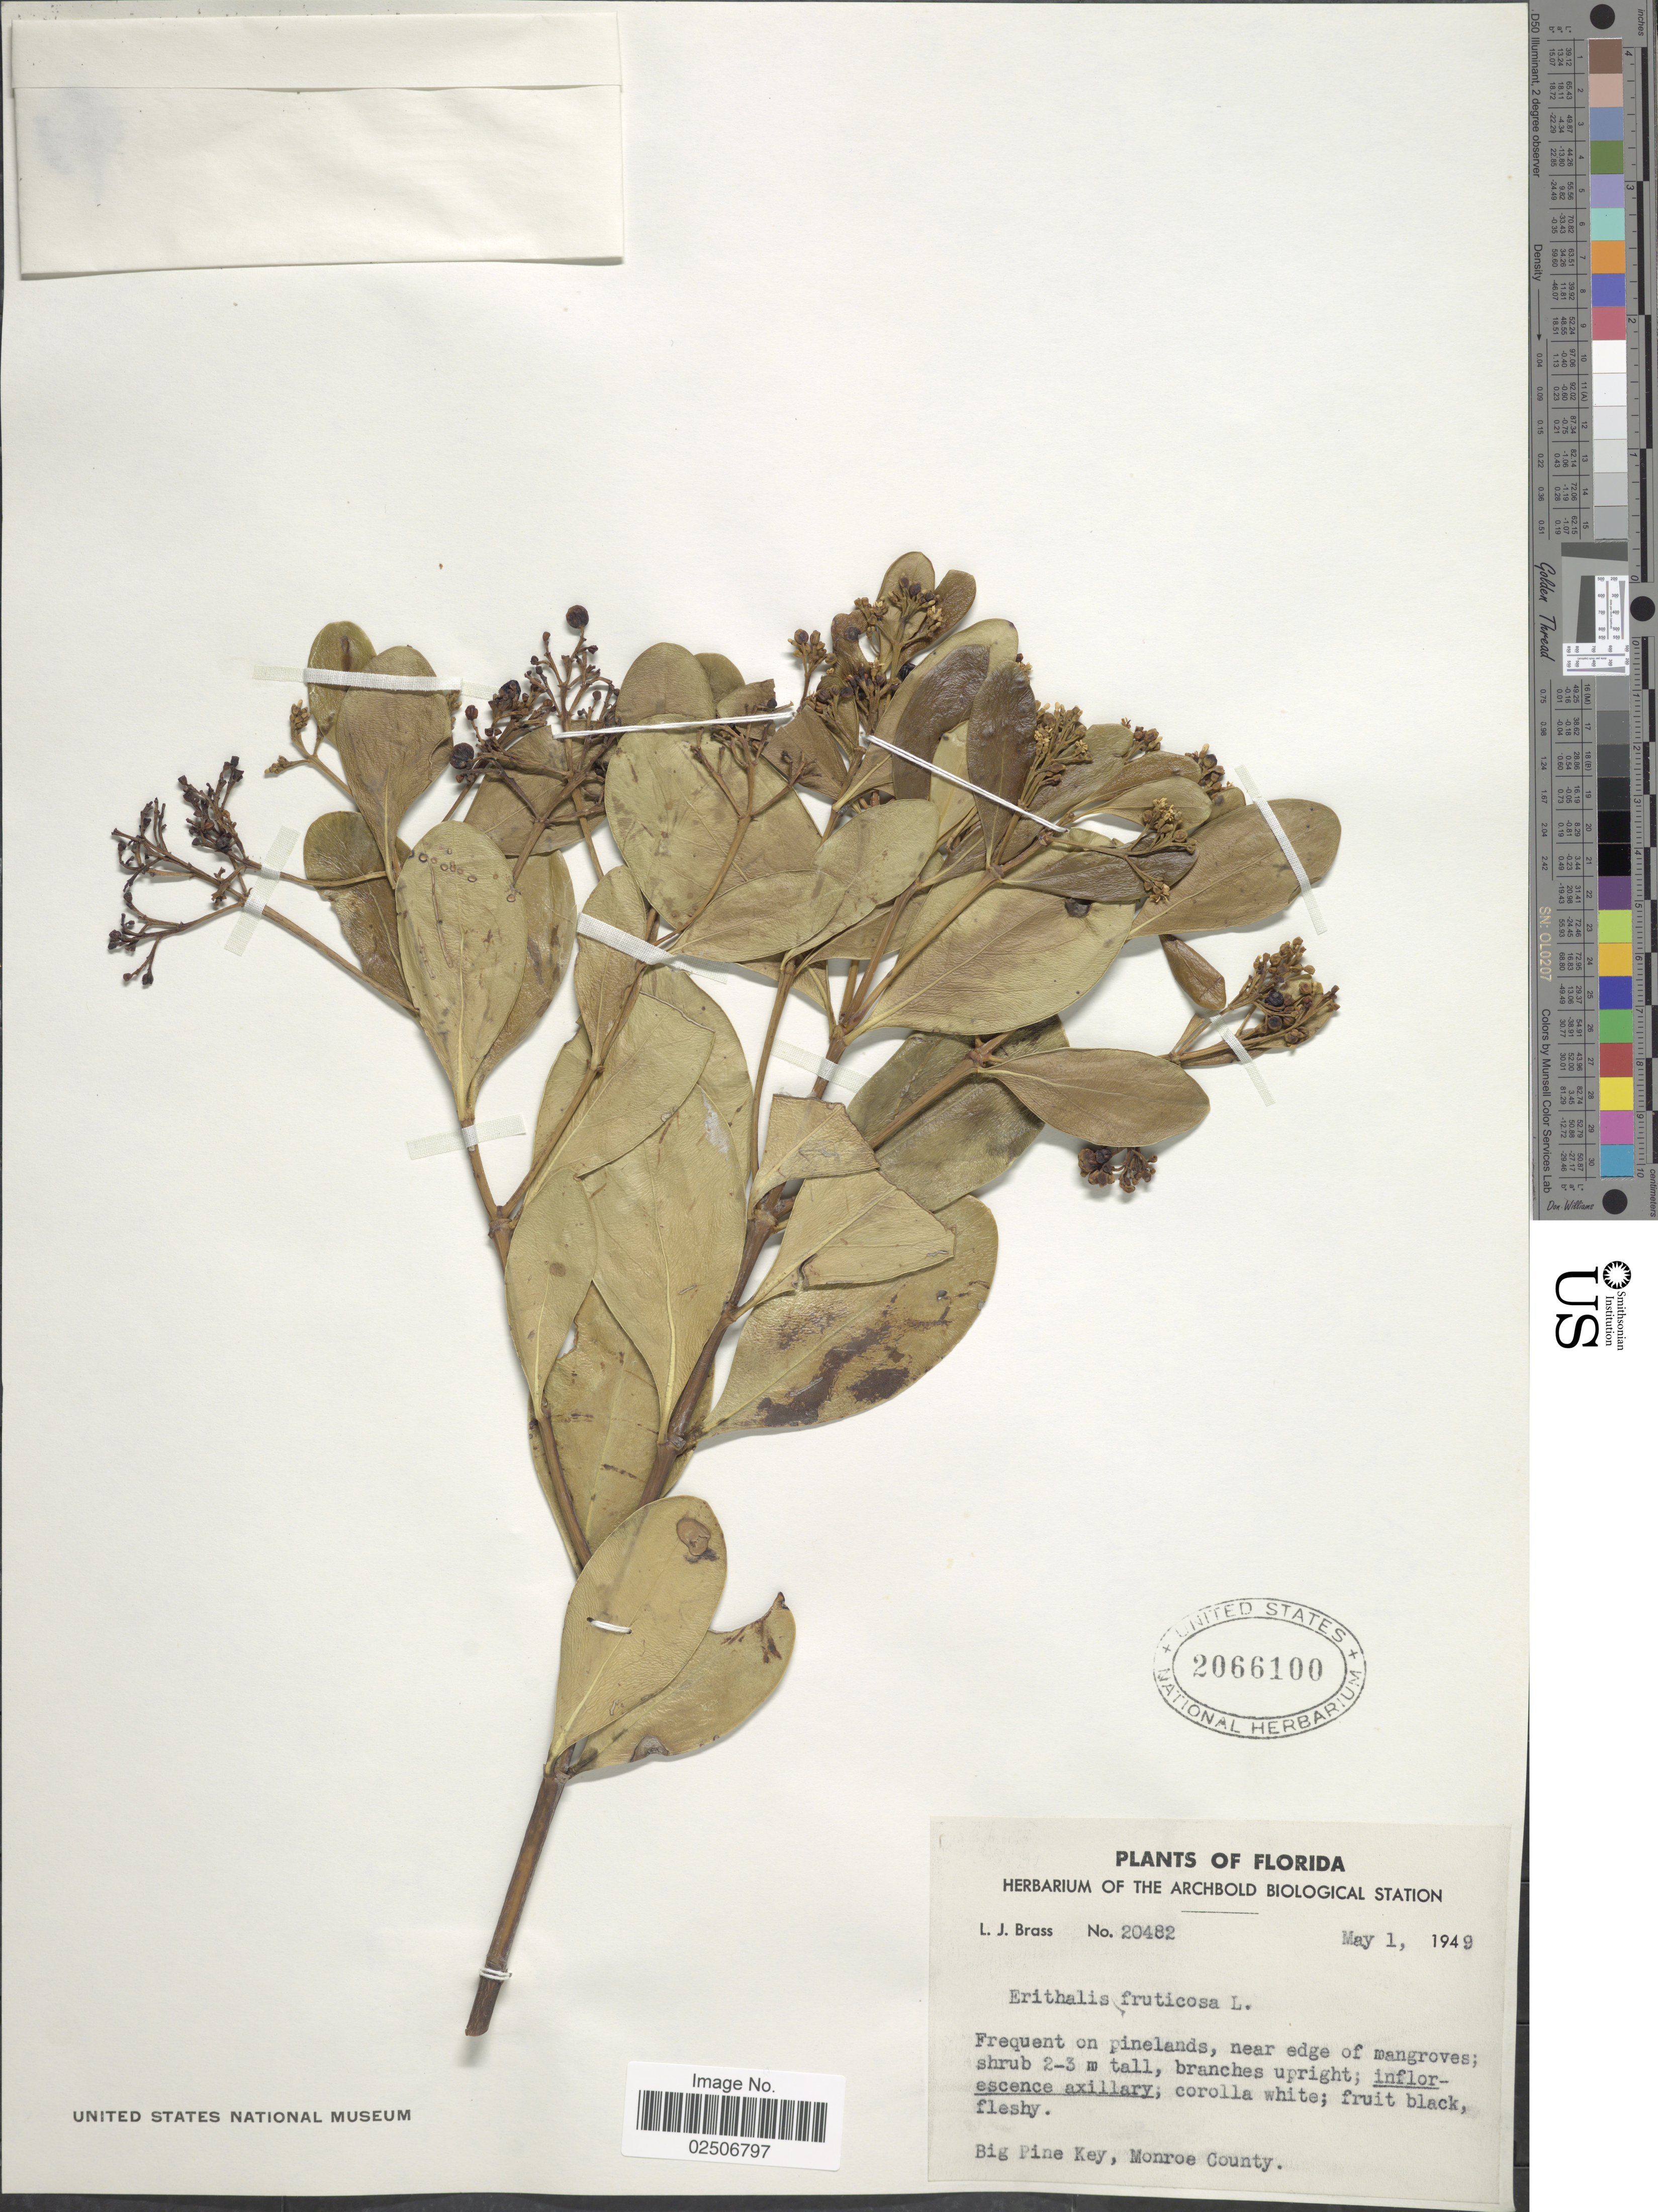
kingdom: Plantae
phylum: Tracheophyta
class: Magnoliopsida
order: Gentianales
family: Rubiaceae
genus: Erithalis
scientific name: Erithalis fruticosa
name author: L.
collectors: L. J. Brass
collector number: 20482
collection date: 1949-05-01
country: United States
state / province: Florida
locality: Big Pine Key, Monroe County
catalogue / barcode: US 2066100